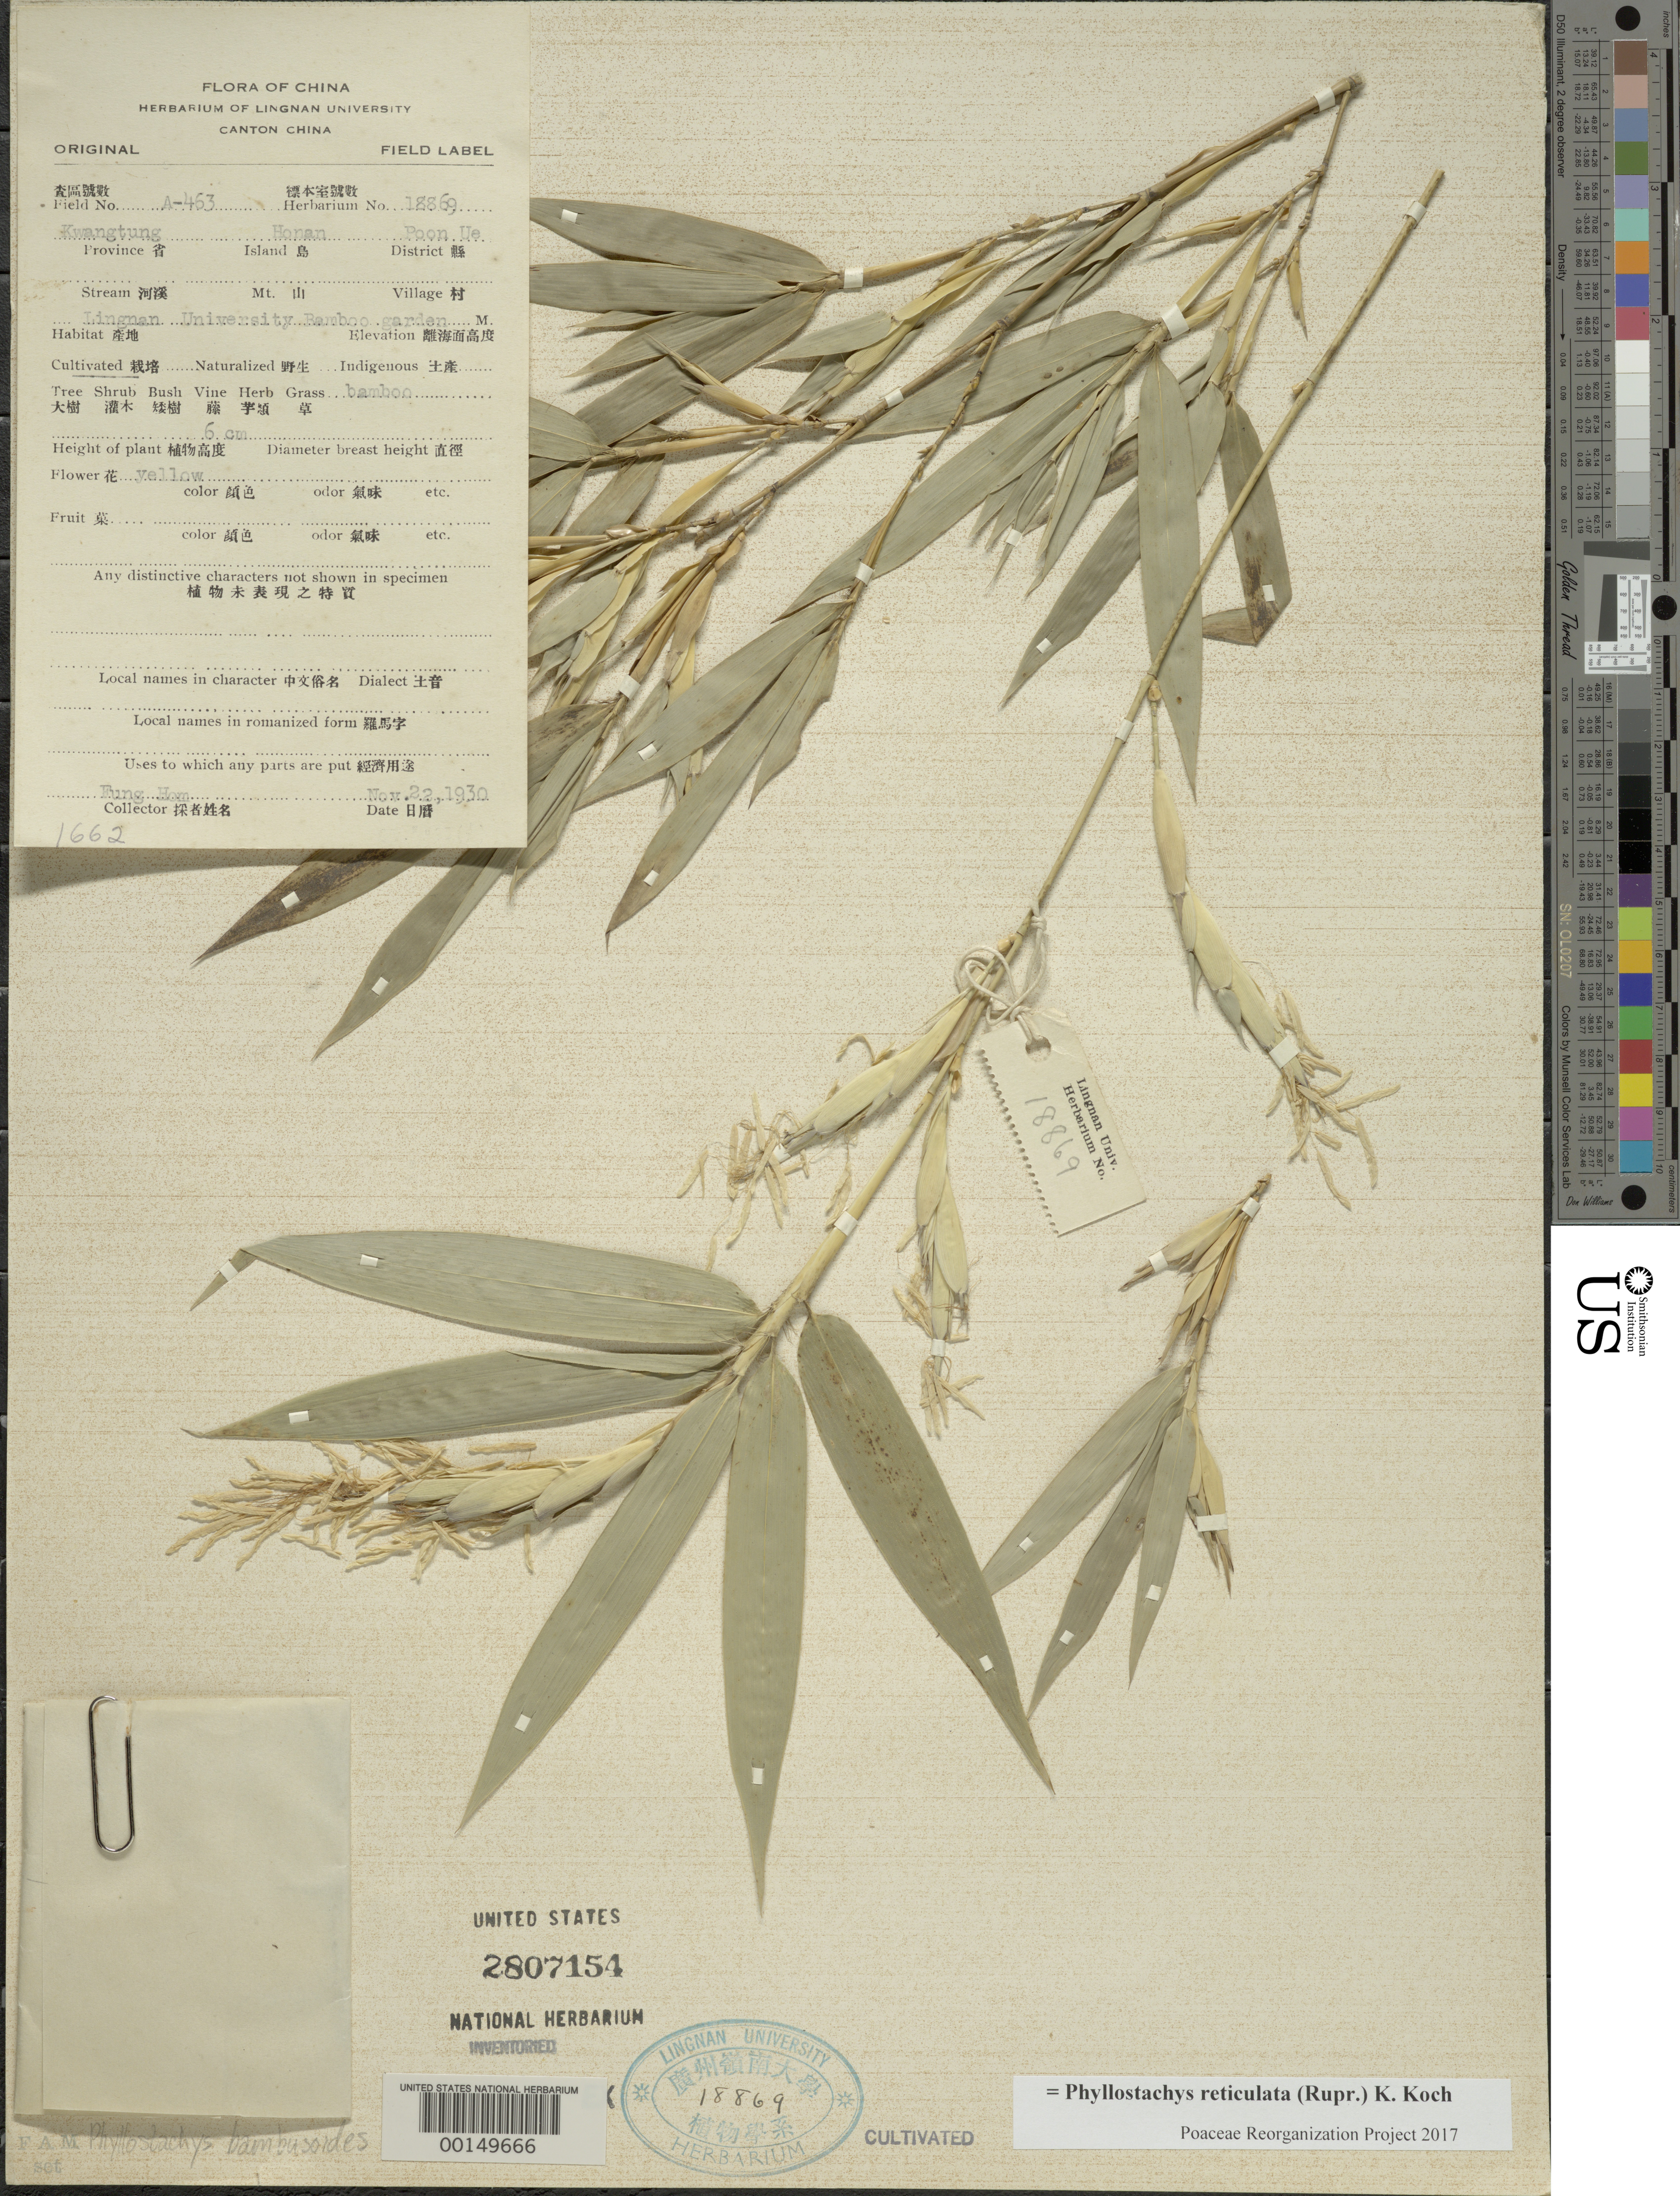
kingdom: Plantae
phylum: Tracheophyta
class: Liliopsida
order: Poales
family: Poaceae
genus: Phyllostachys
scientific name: Phyllostachys reticulata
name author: (Rupr.) K. Koch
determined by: Poaceae Reorganization Project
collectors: H. L. Fung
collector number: A-463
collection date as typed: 22 Nov 1930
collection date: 1930-11-22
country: China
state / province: Guangdong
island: Honam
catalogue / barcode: US 2807154